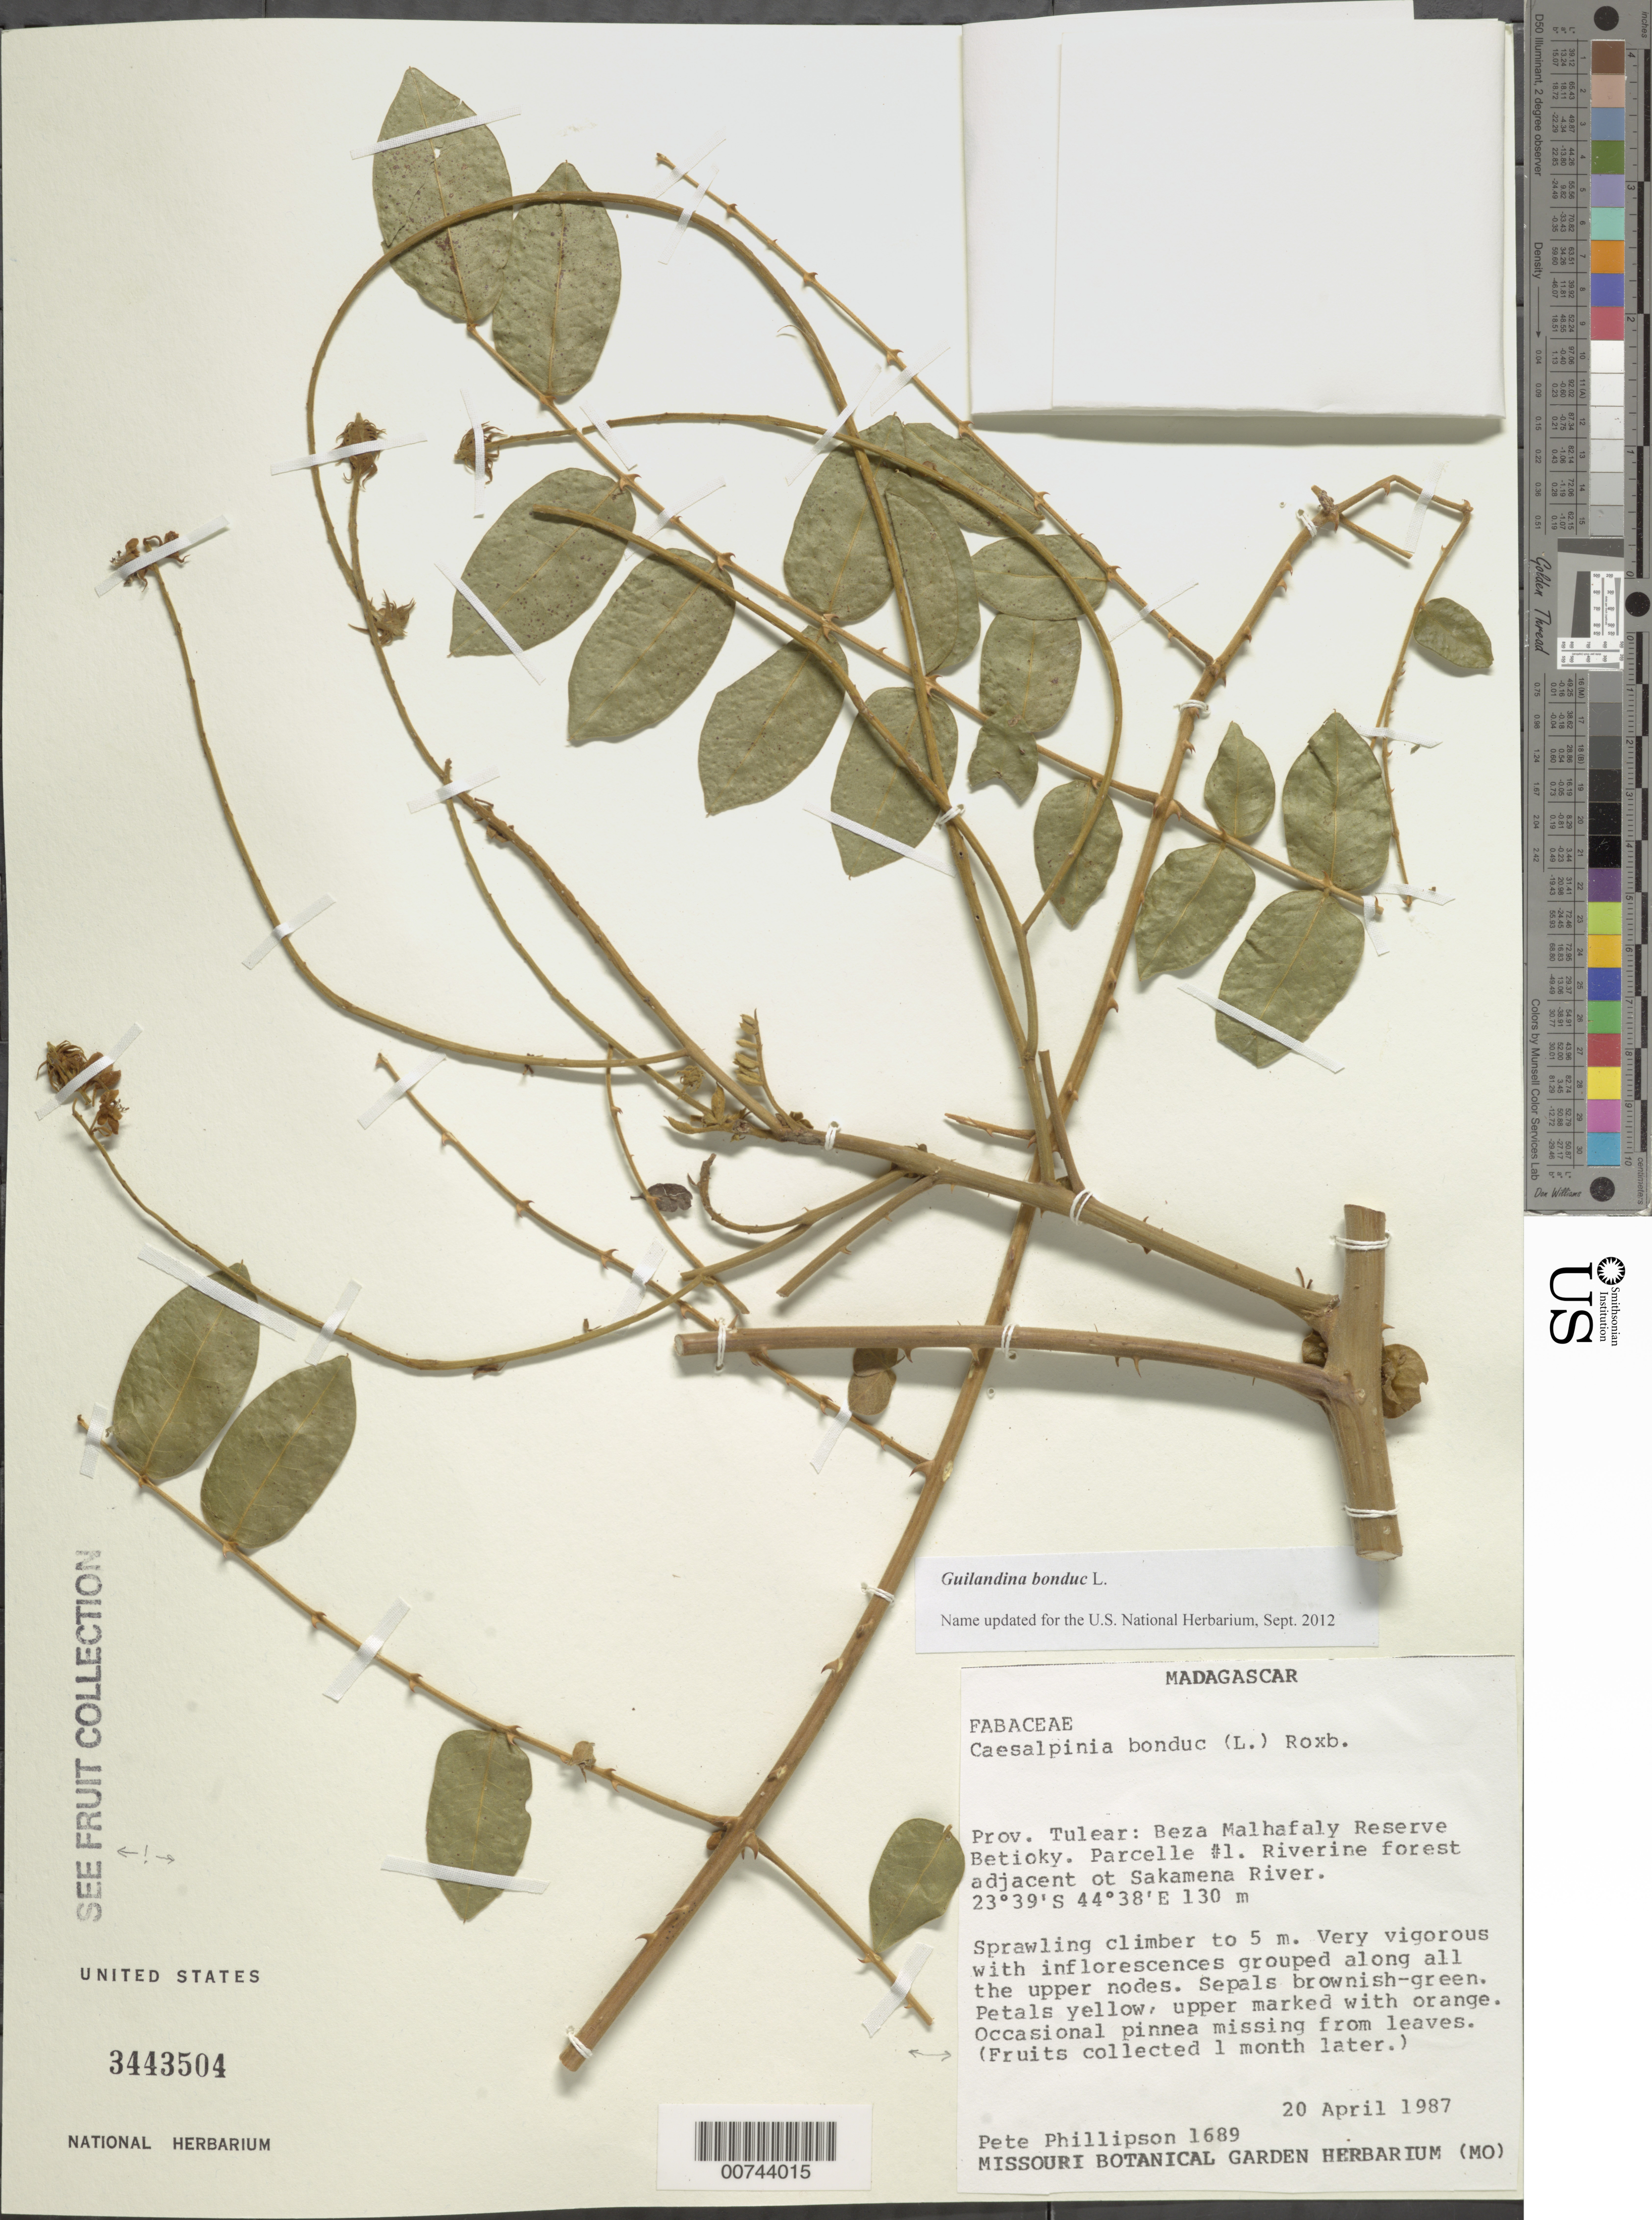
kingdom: Plantae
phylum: Tracheophyta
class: Magnoliopsida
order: Fabales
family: Fabaceae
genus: Guilandina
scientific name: Guilandina bonduc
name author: L.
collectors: P. B. Phillipson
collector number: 1689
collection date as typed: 20 Apr 1987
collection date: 1987-04-20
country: Madagascar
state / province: Atsimo-Andrefana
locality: Beza Malhafaly Reserve Betioky.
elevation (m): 130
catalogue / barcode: US 3443504